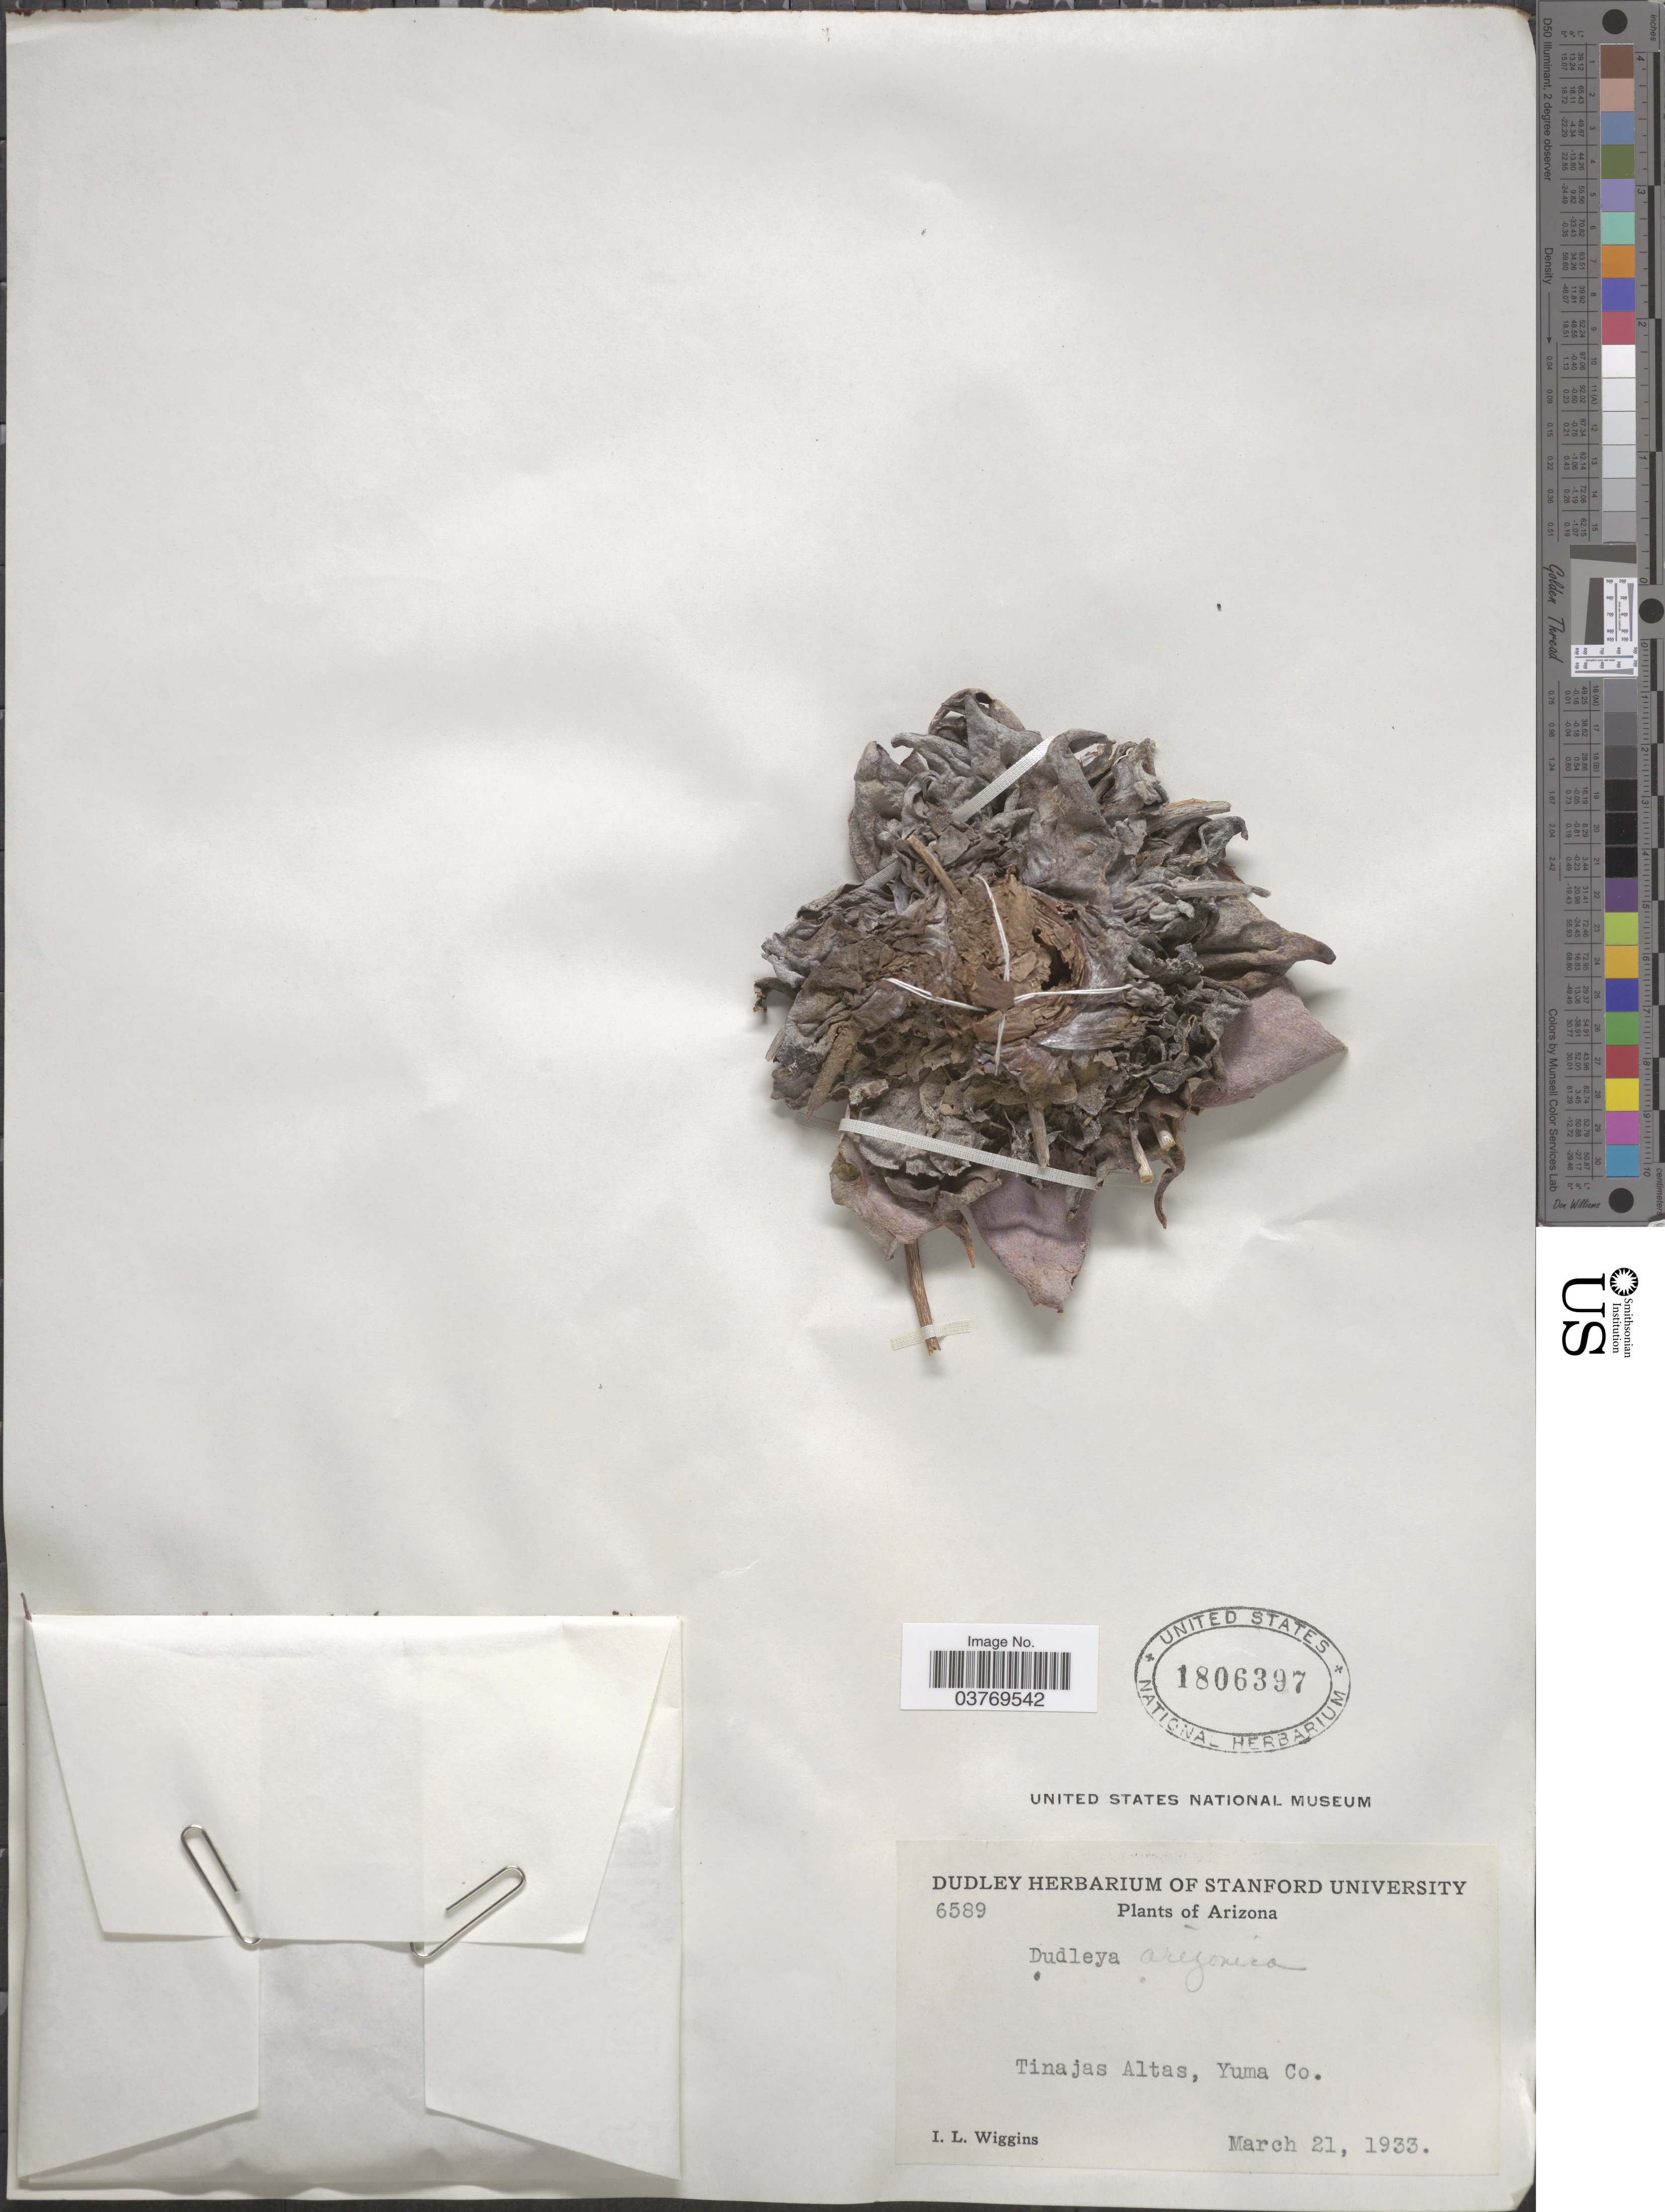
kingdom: Plantae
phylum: Tracheophyta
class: Magnoliopsida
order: Saxifragales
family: Crassulaceae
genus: Dudleya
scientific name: Dudleya arizonica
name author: Rose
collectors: I. L. Wiggins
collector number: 6589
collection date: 1933-03-21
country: United States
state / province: Arizona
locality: Tinajas Altas, Yuma Co.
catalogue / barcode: US 1806397